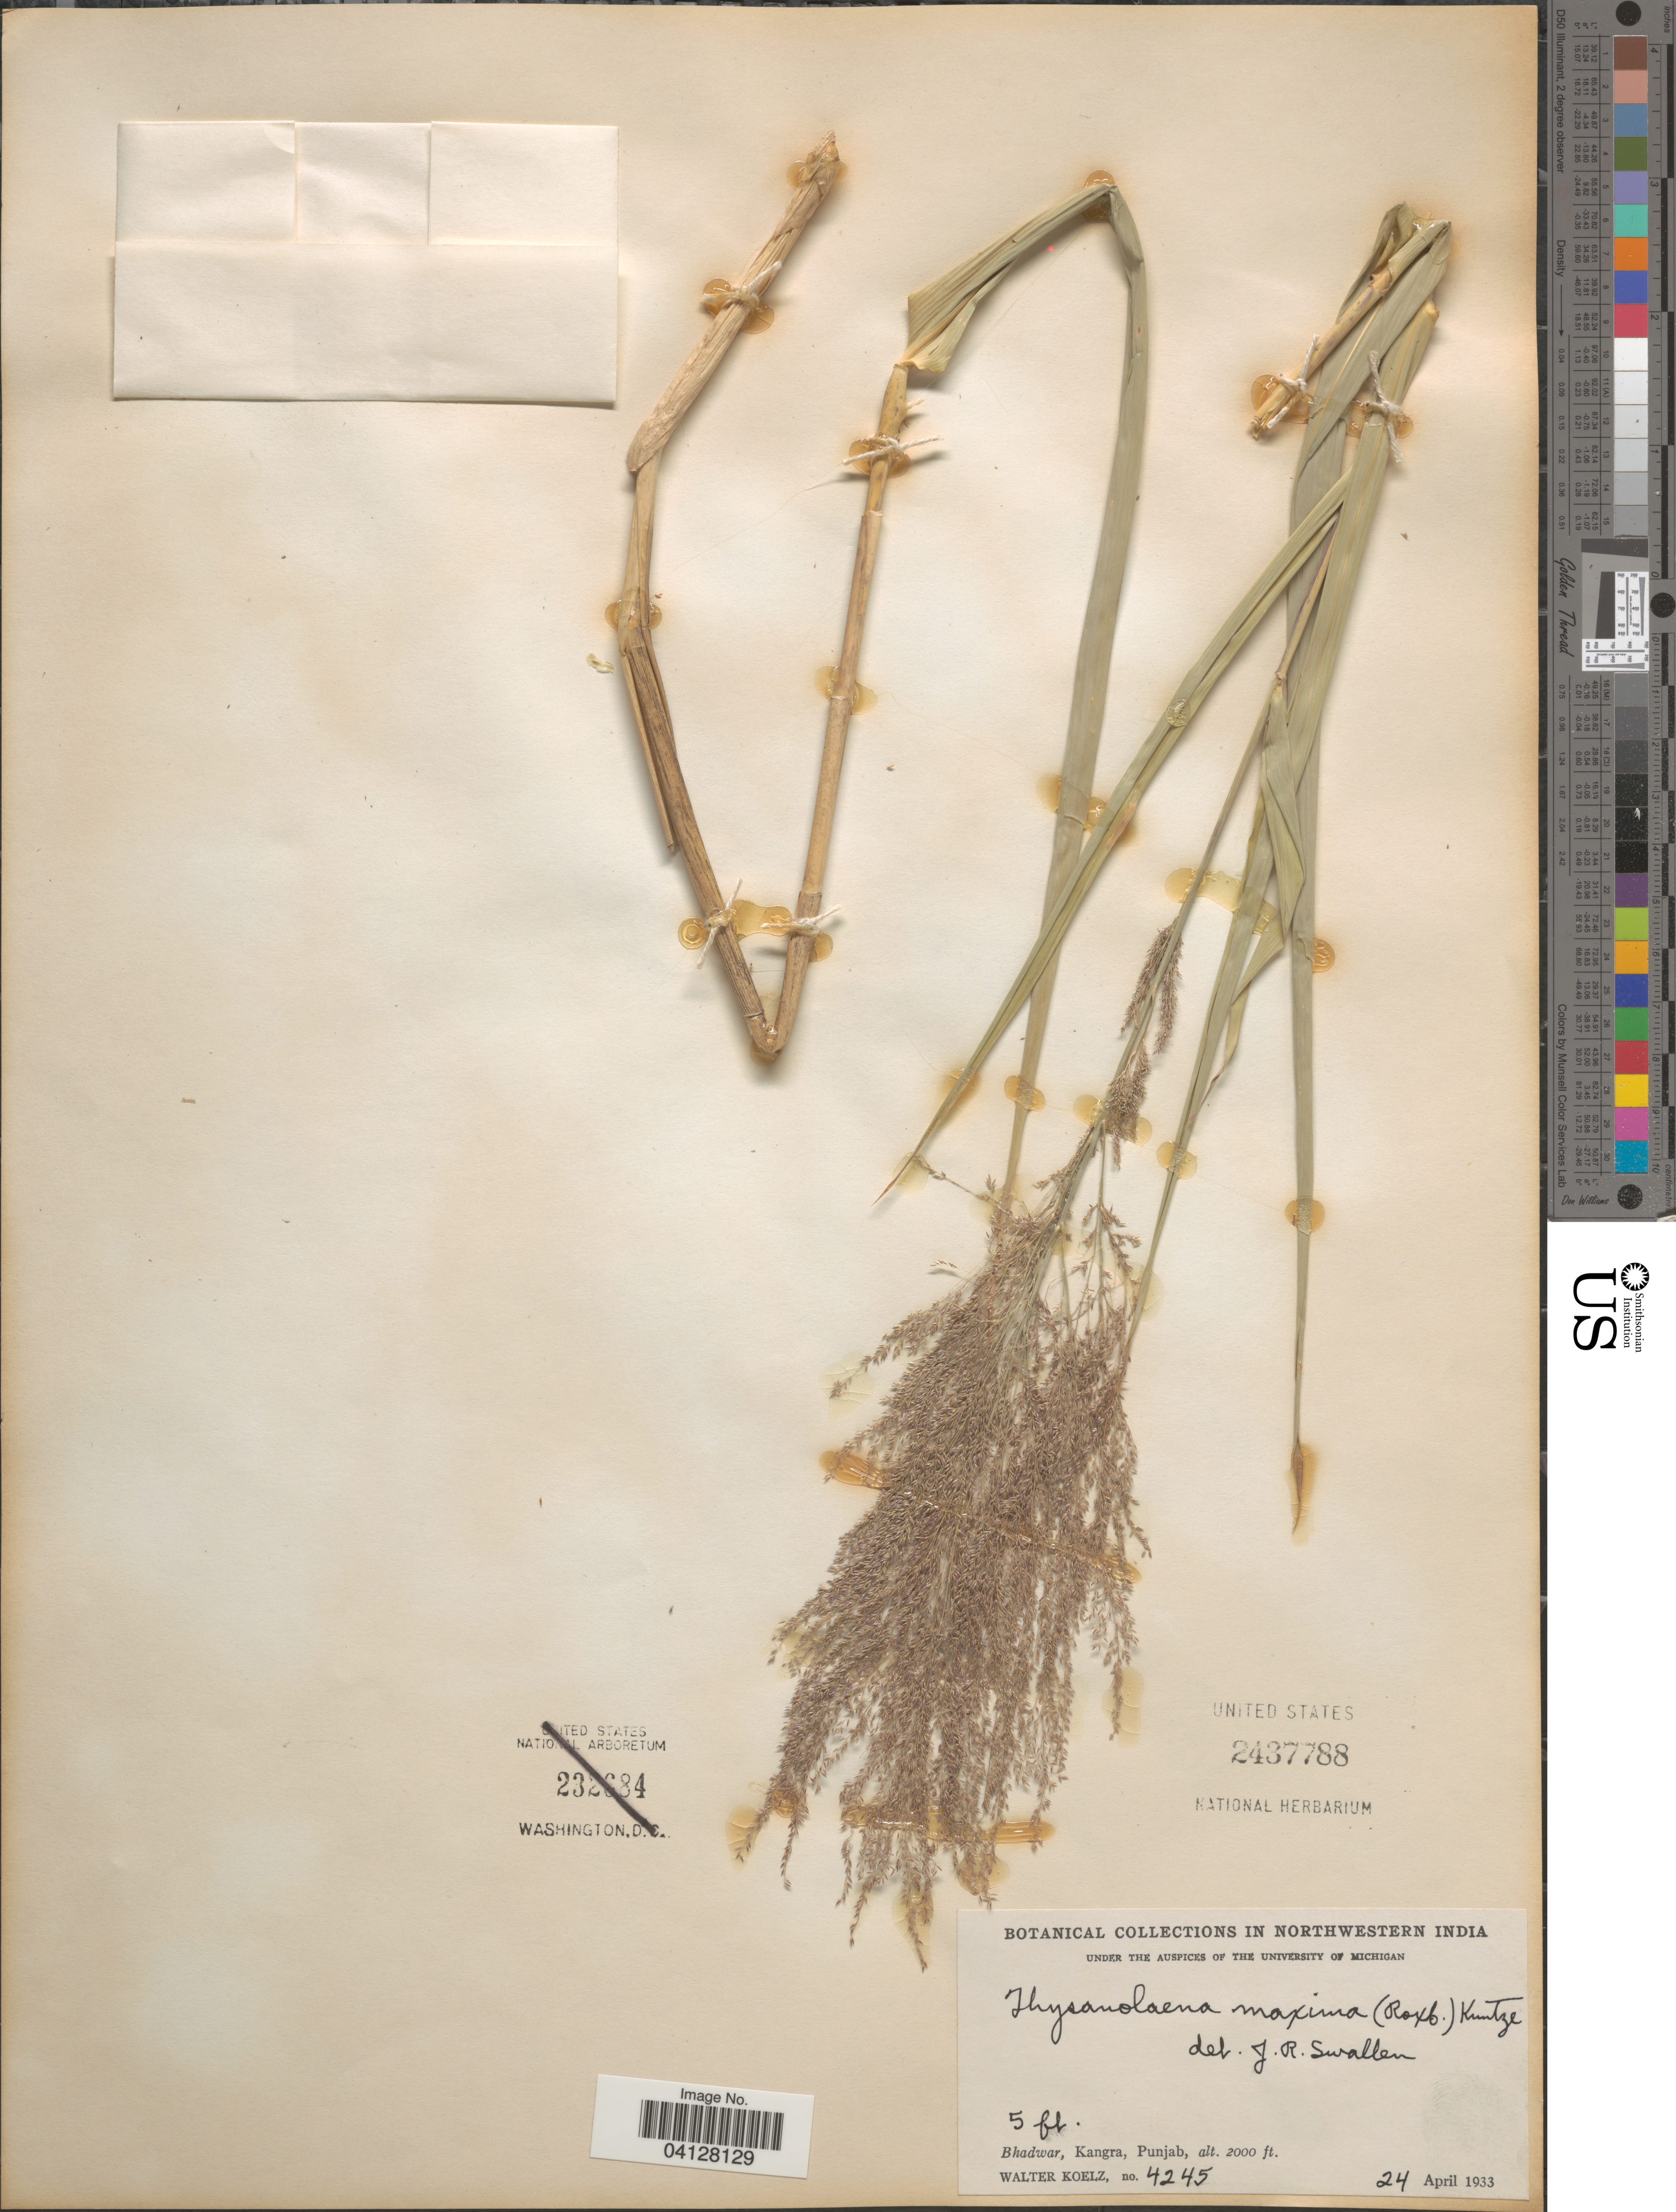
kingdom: Plantae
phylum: Tracheophyta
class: Liliopsida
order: Poales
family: Poaceae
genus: Thysanolaena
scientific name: Thysanolaena maxima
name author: (Roxb.) Kuntze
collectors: W. N. Koelz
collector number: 4245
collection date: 1933-04-24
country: India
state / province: Punjab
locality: Northwestern India. Bhadwar, Kangra.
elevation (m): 610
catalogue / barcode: US 2437788